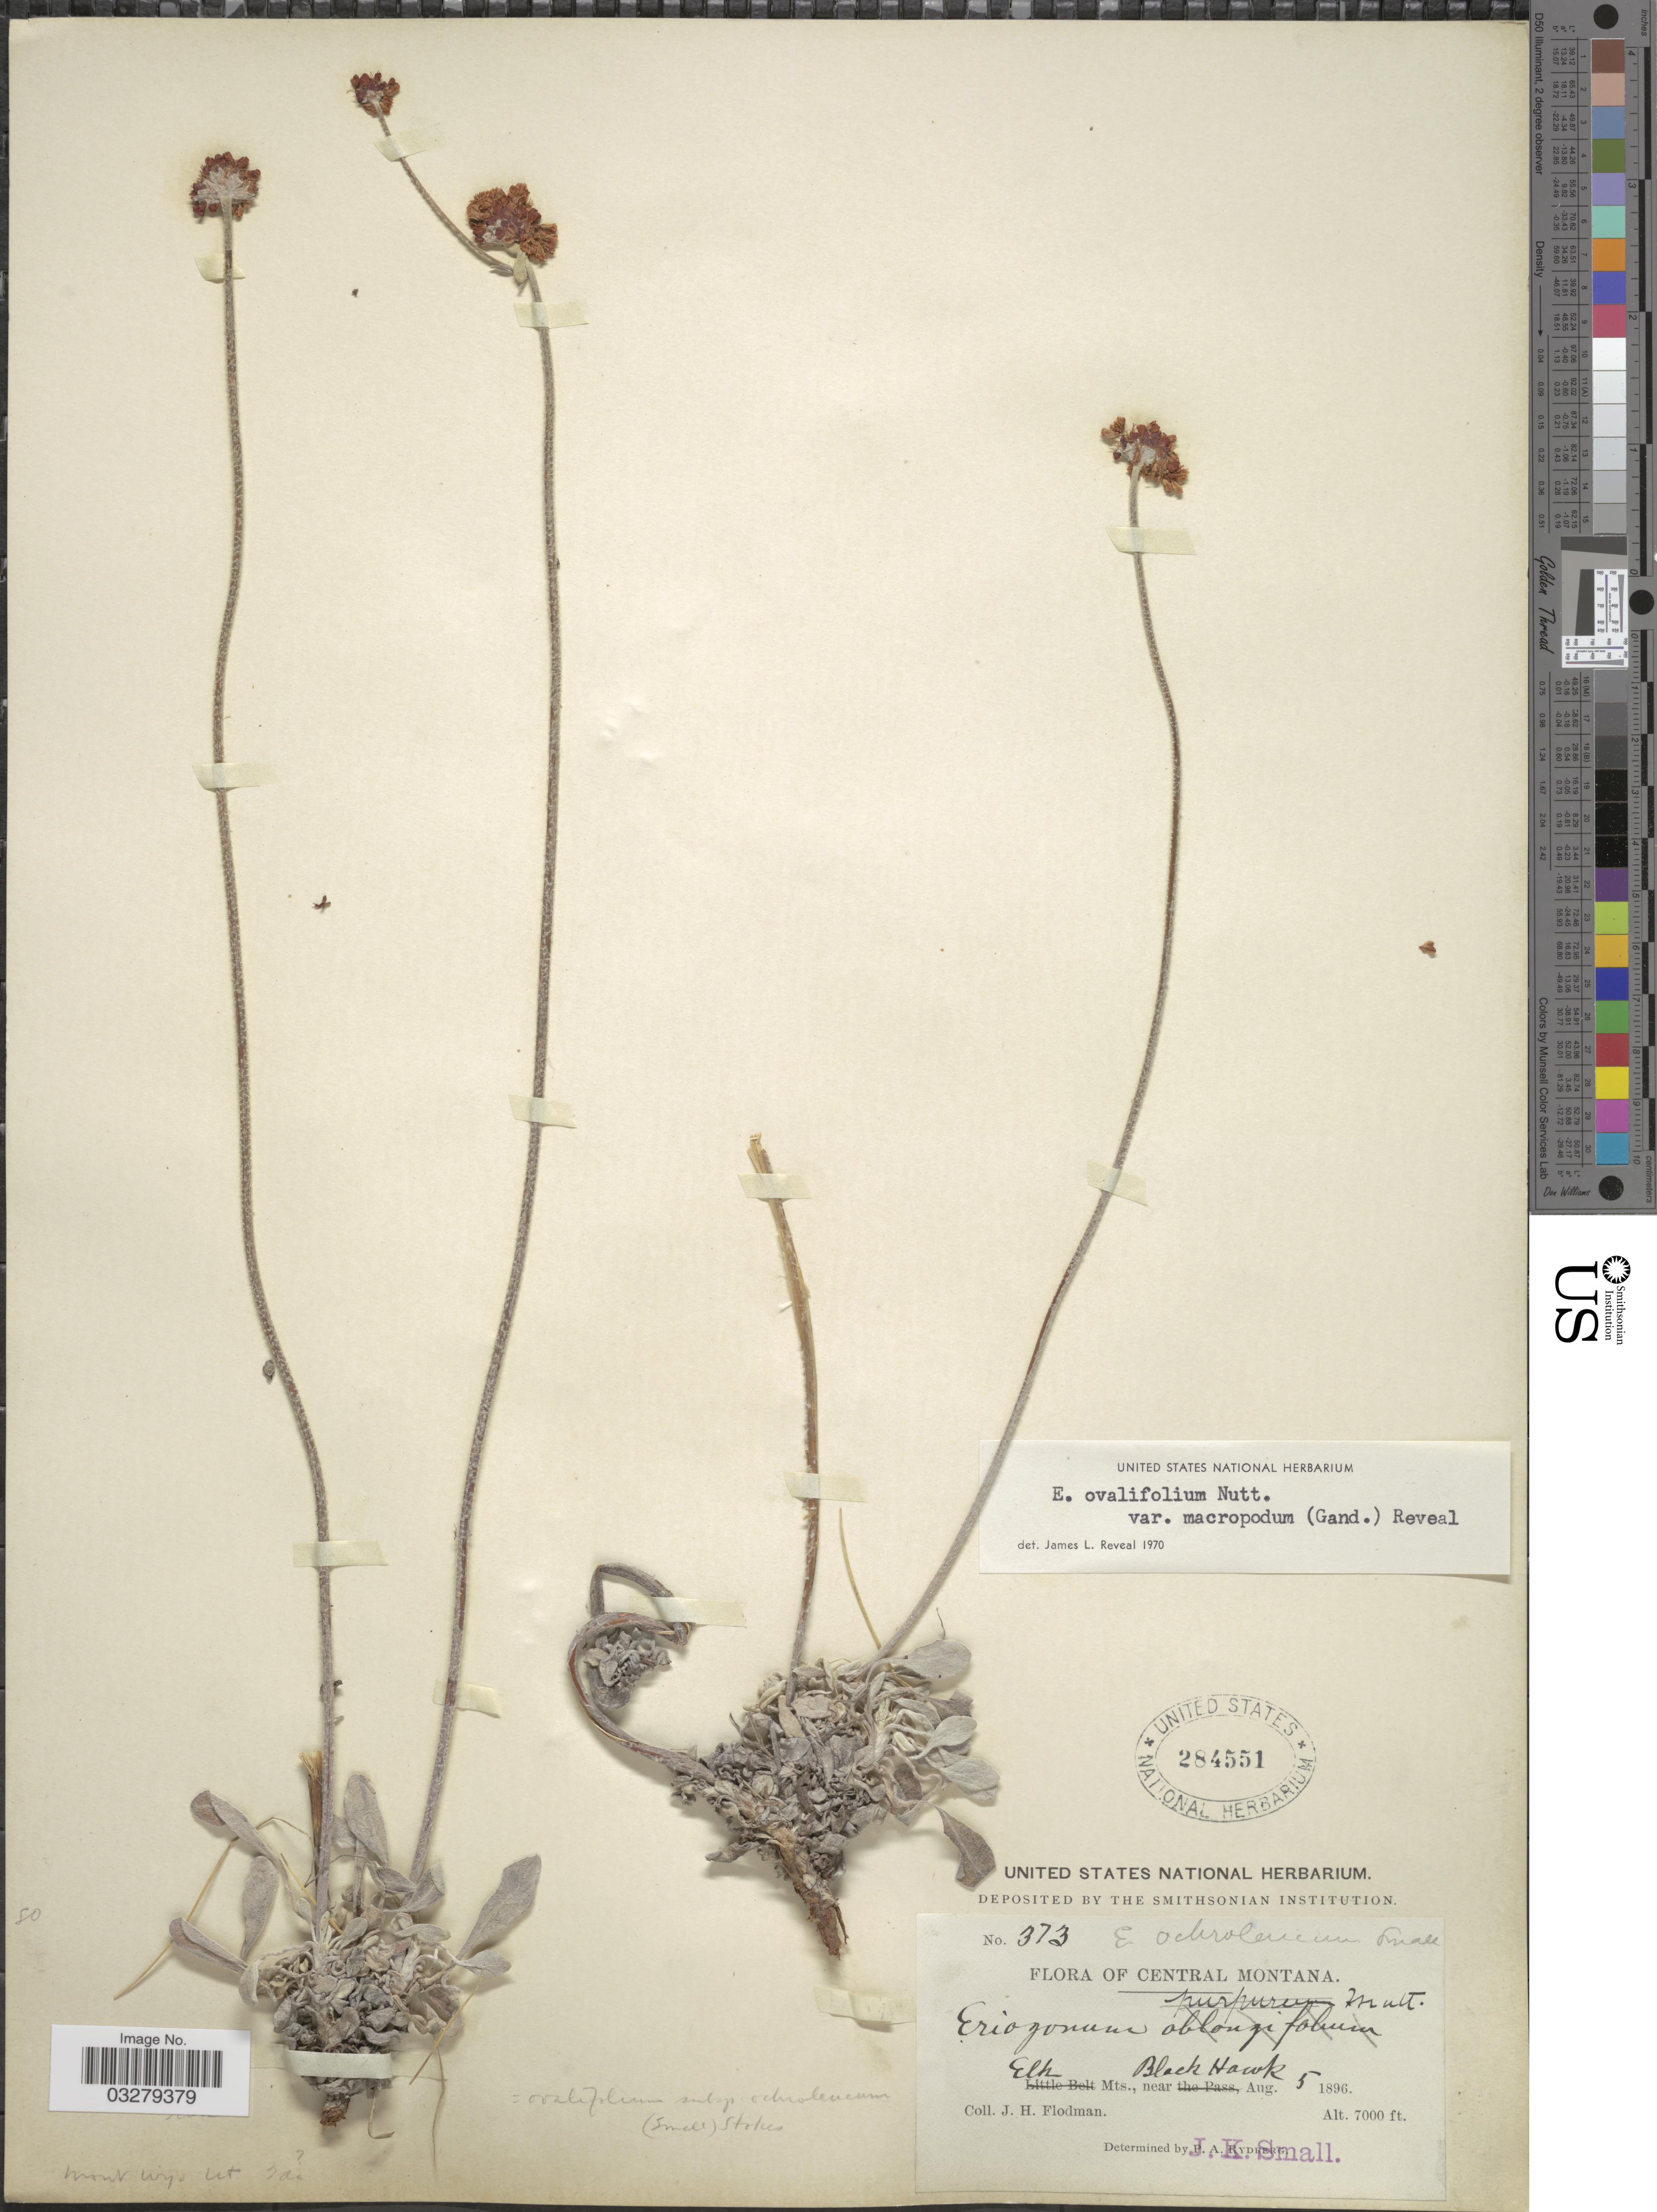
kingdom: Plantae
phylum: Tracheophyta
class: Magnoliopsida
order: Caryophyllales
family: Polygonaceae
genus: Eriogonum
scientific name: Eriogonum ovalifolium var. macropodum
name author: (Gand.) Reveal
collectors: J. Flodman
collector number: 373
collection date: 1896-08-05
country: United States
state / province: Montana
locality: Central Montana, Elk Mts., near Black Hawk.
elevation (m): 2134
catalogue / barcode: US 284551